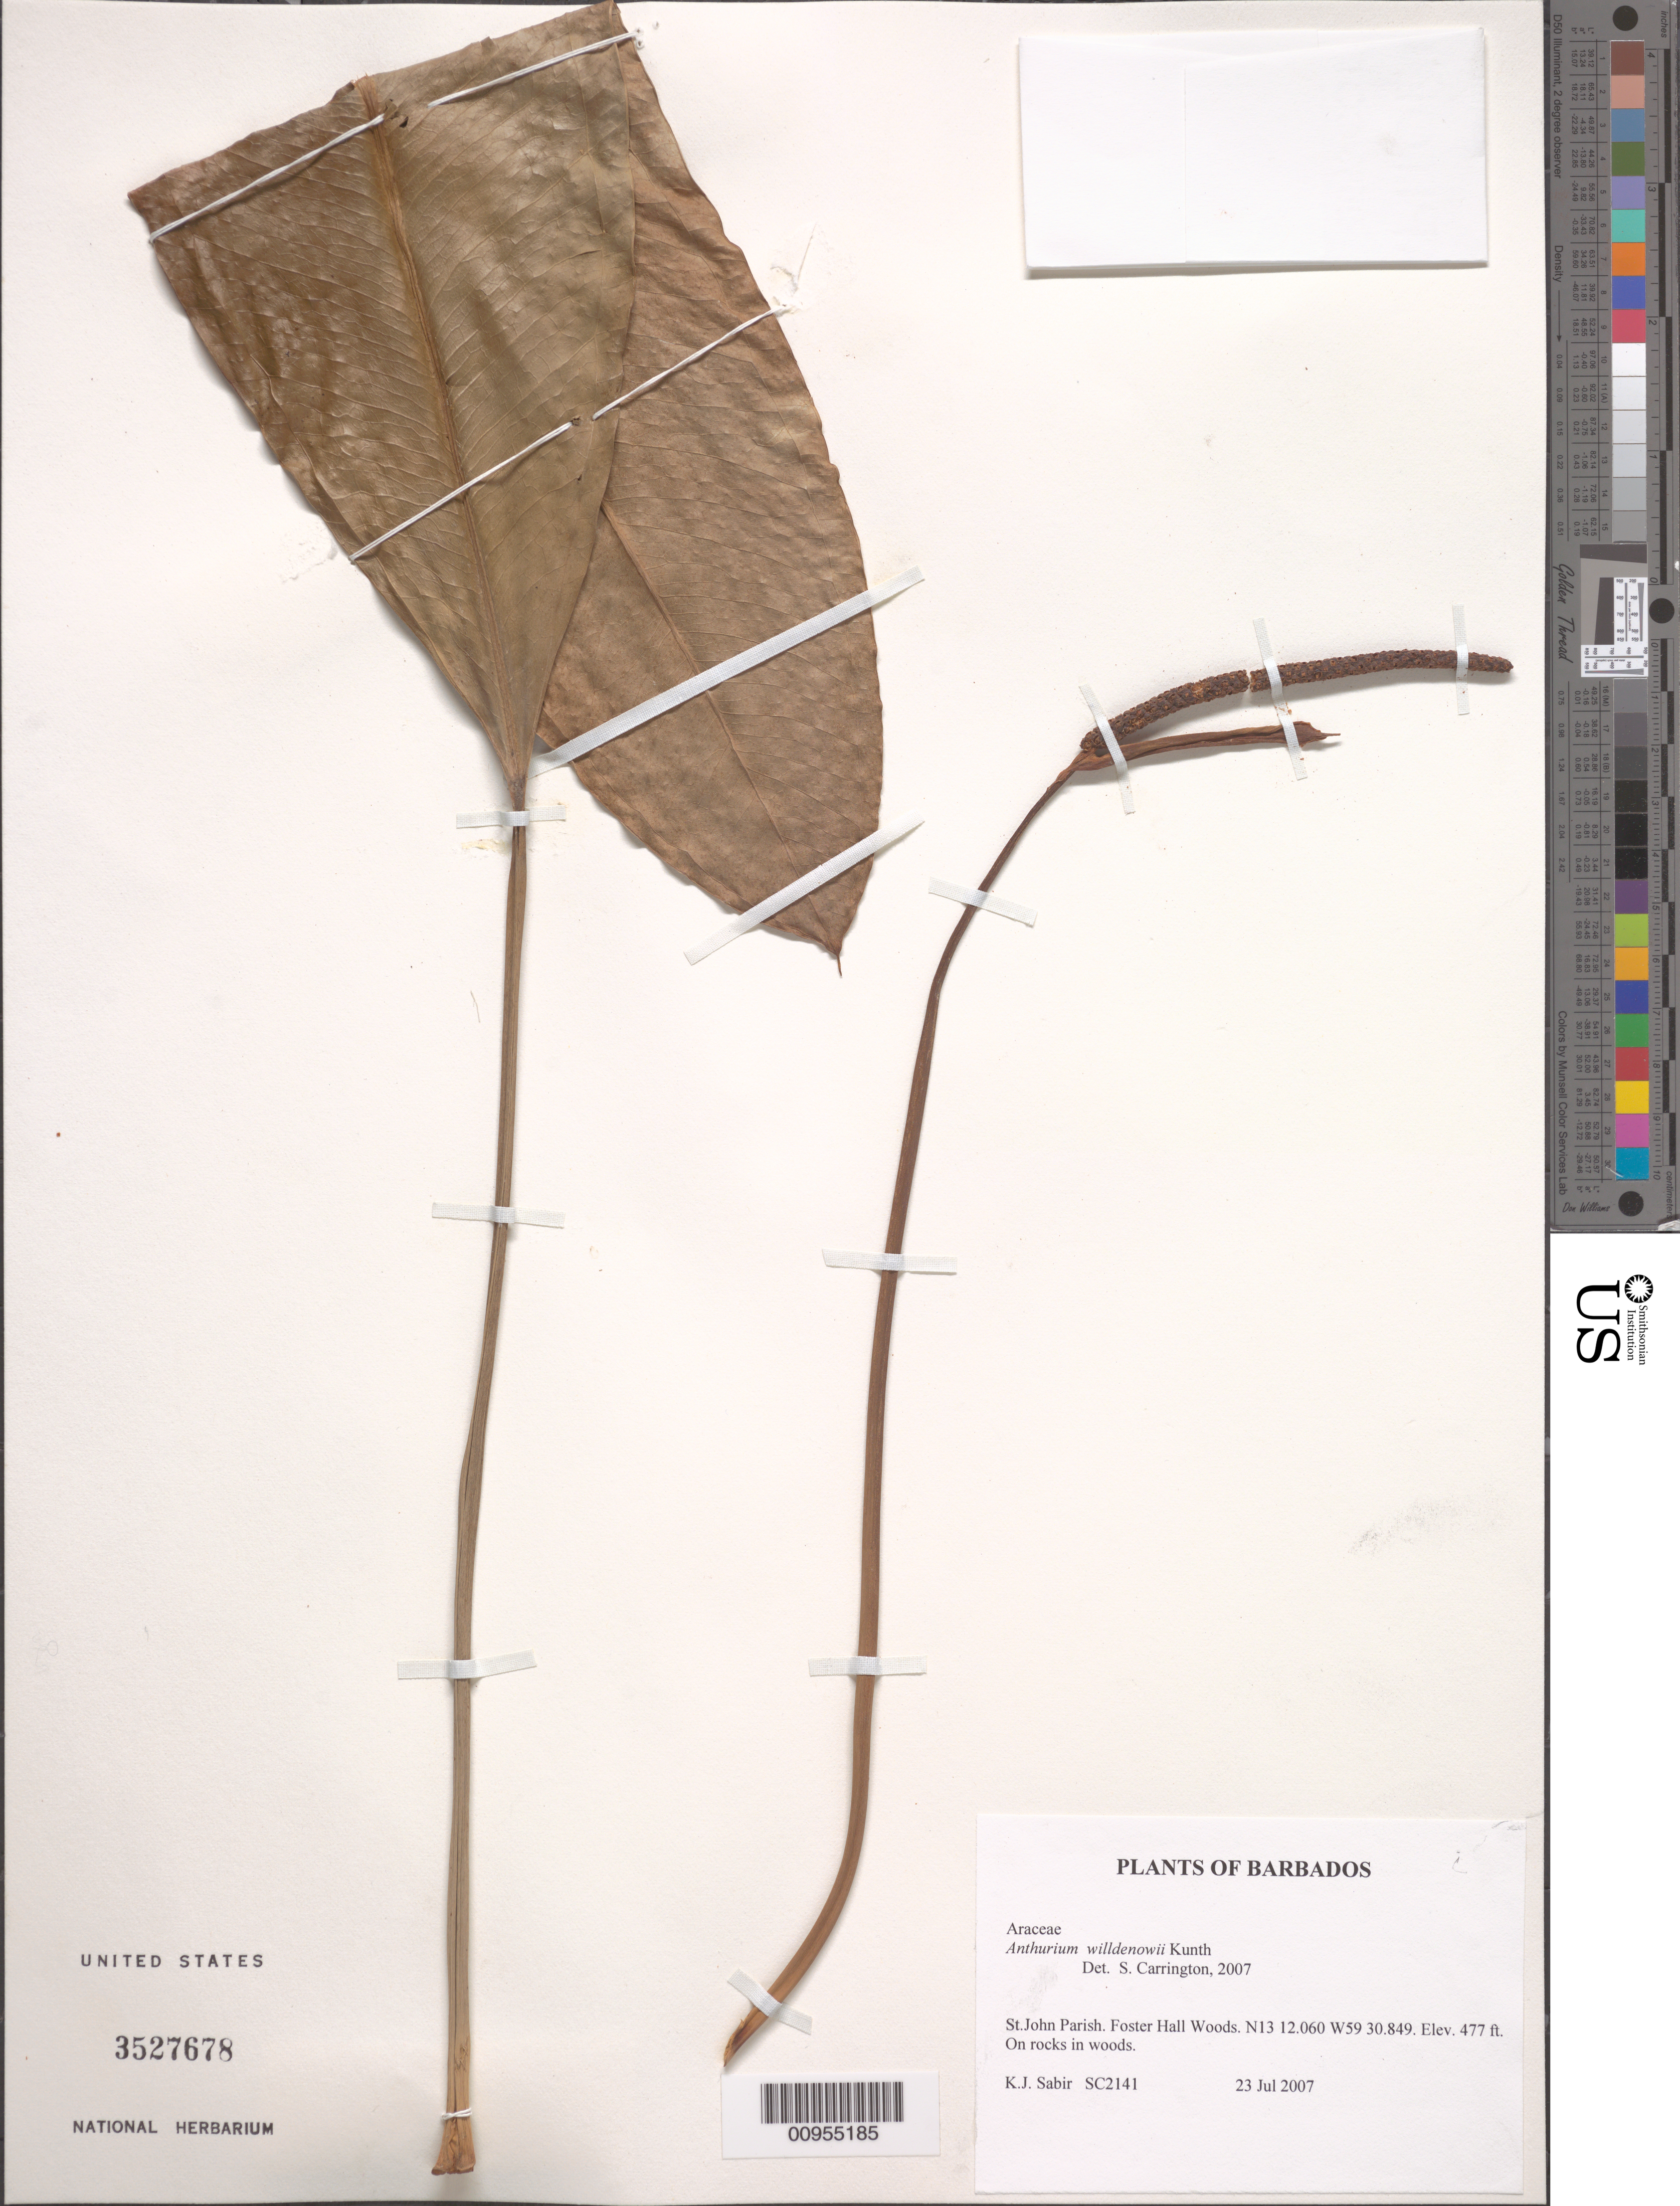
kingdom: Plantae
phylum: Tracheophyta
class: Liliopsida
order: Alismatales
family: Araceae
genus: Anthurium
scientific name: Anthurium willdenowii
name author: Kunth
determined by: Carrington, C. M. S.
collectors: K. Sabir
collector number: SC 2141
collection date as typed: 23 Jul 2007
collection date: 2007-07-23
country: Barbados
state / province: Saint John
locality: Foster Hall Woods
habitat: on rocks in woods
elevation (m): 145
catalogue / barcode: US 3527678